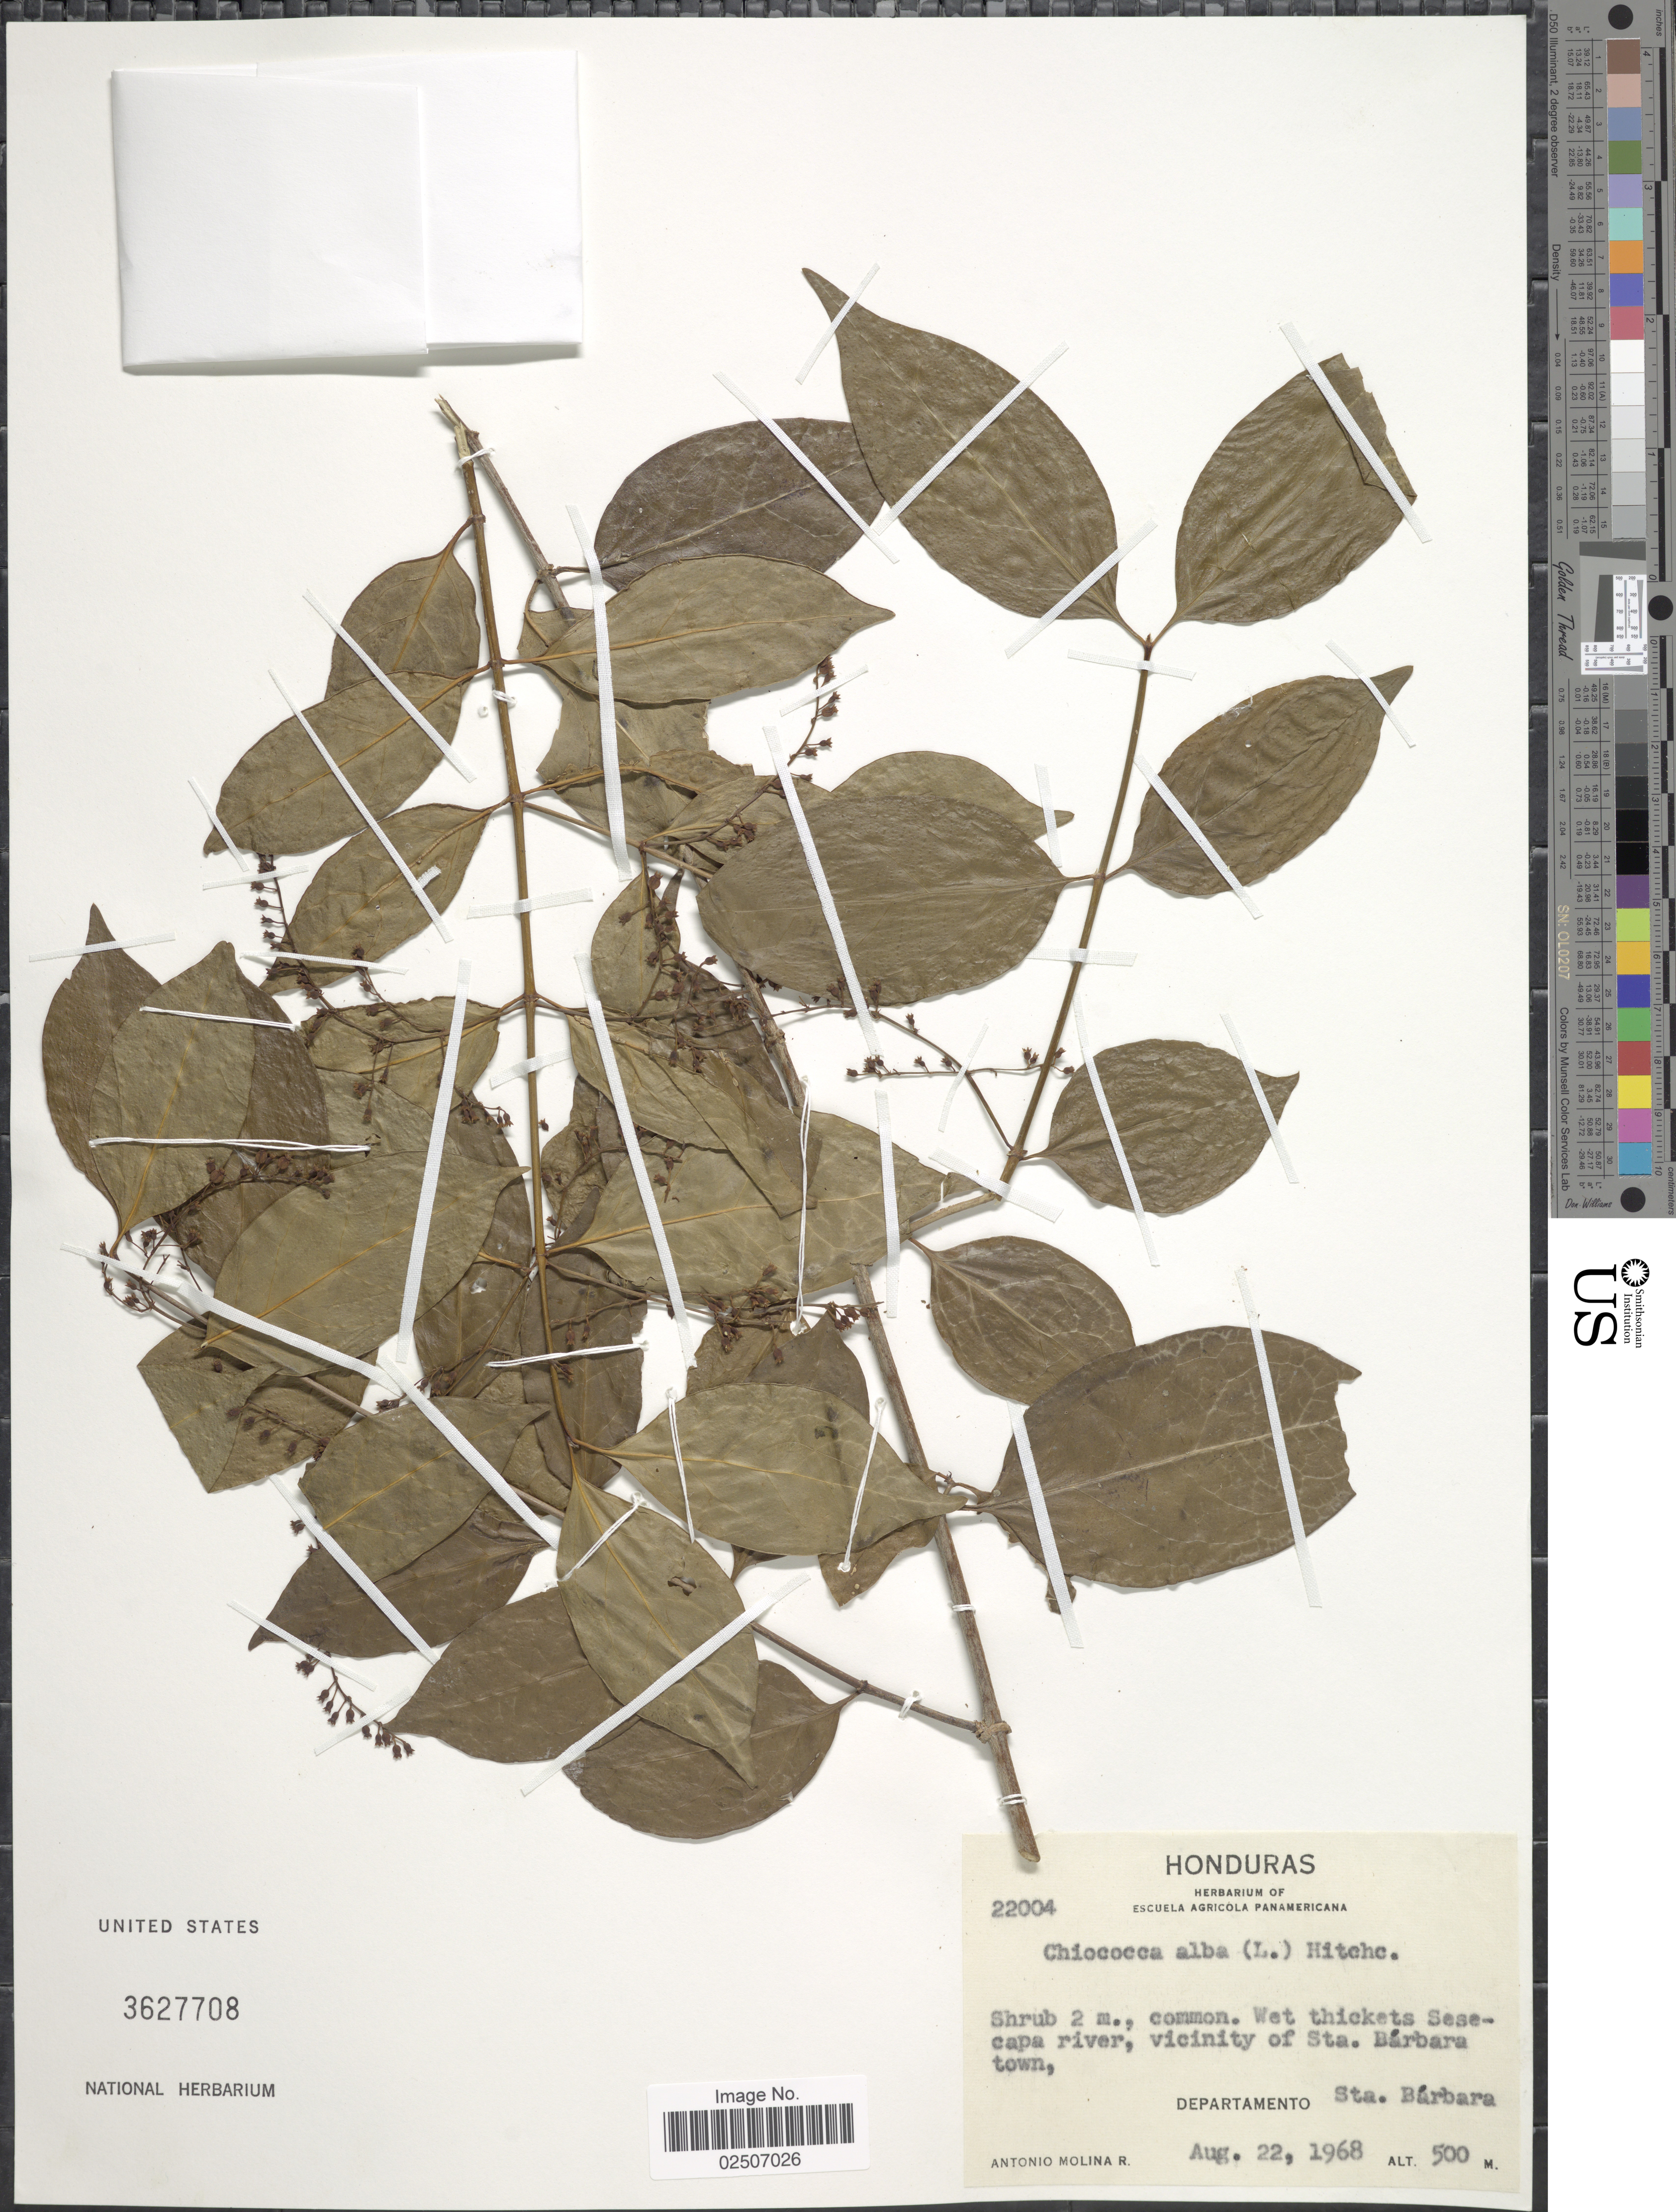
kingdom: Plantae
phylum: Tracheophyta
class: Magnoliopsida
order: Gentianales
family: Rubiaceae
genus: Chiococca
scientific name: Chiococca alba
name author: (L.) Hitchc.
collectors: A. Molina R.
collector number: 22004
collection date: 1968-08-22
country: Honduras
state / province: Santa Bárbara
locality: Wet thickets Sesecapa river, vicinity of Sta. Barbara town, Departamento Sta. Barbara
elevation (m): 500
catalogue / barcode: US 3627708